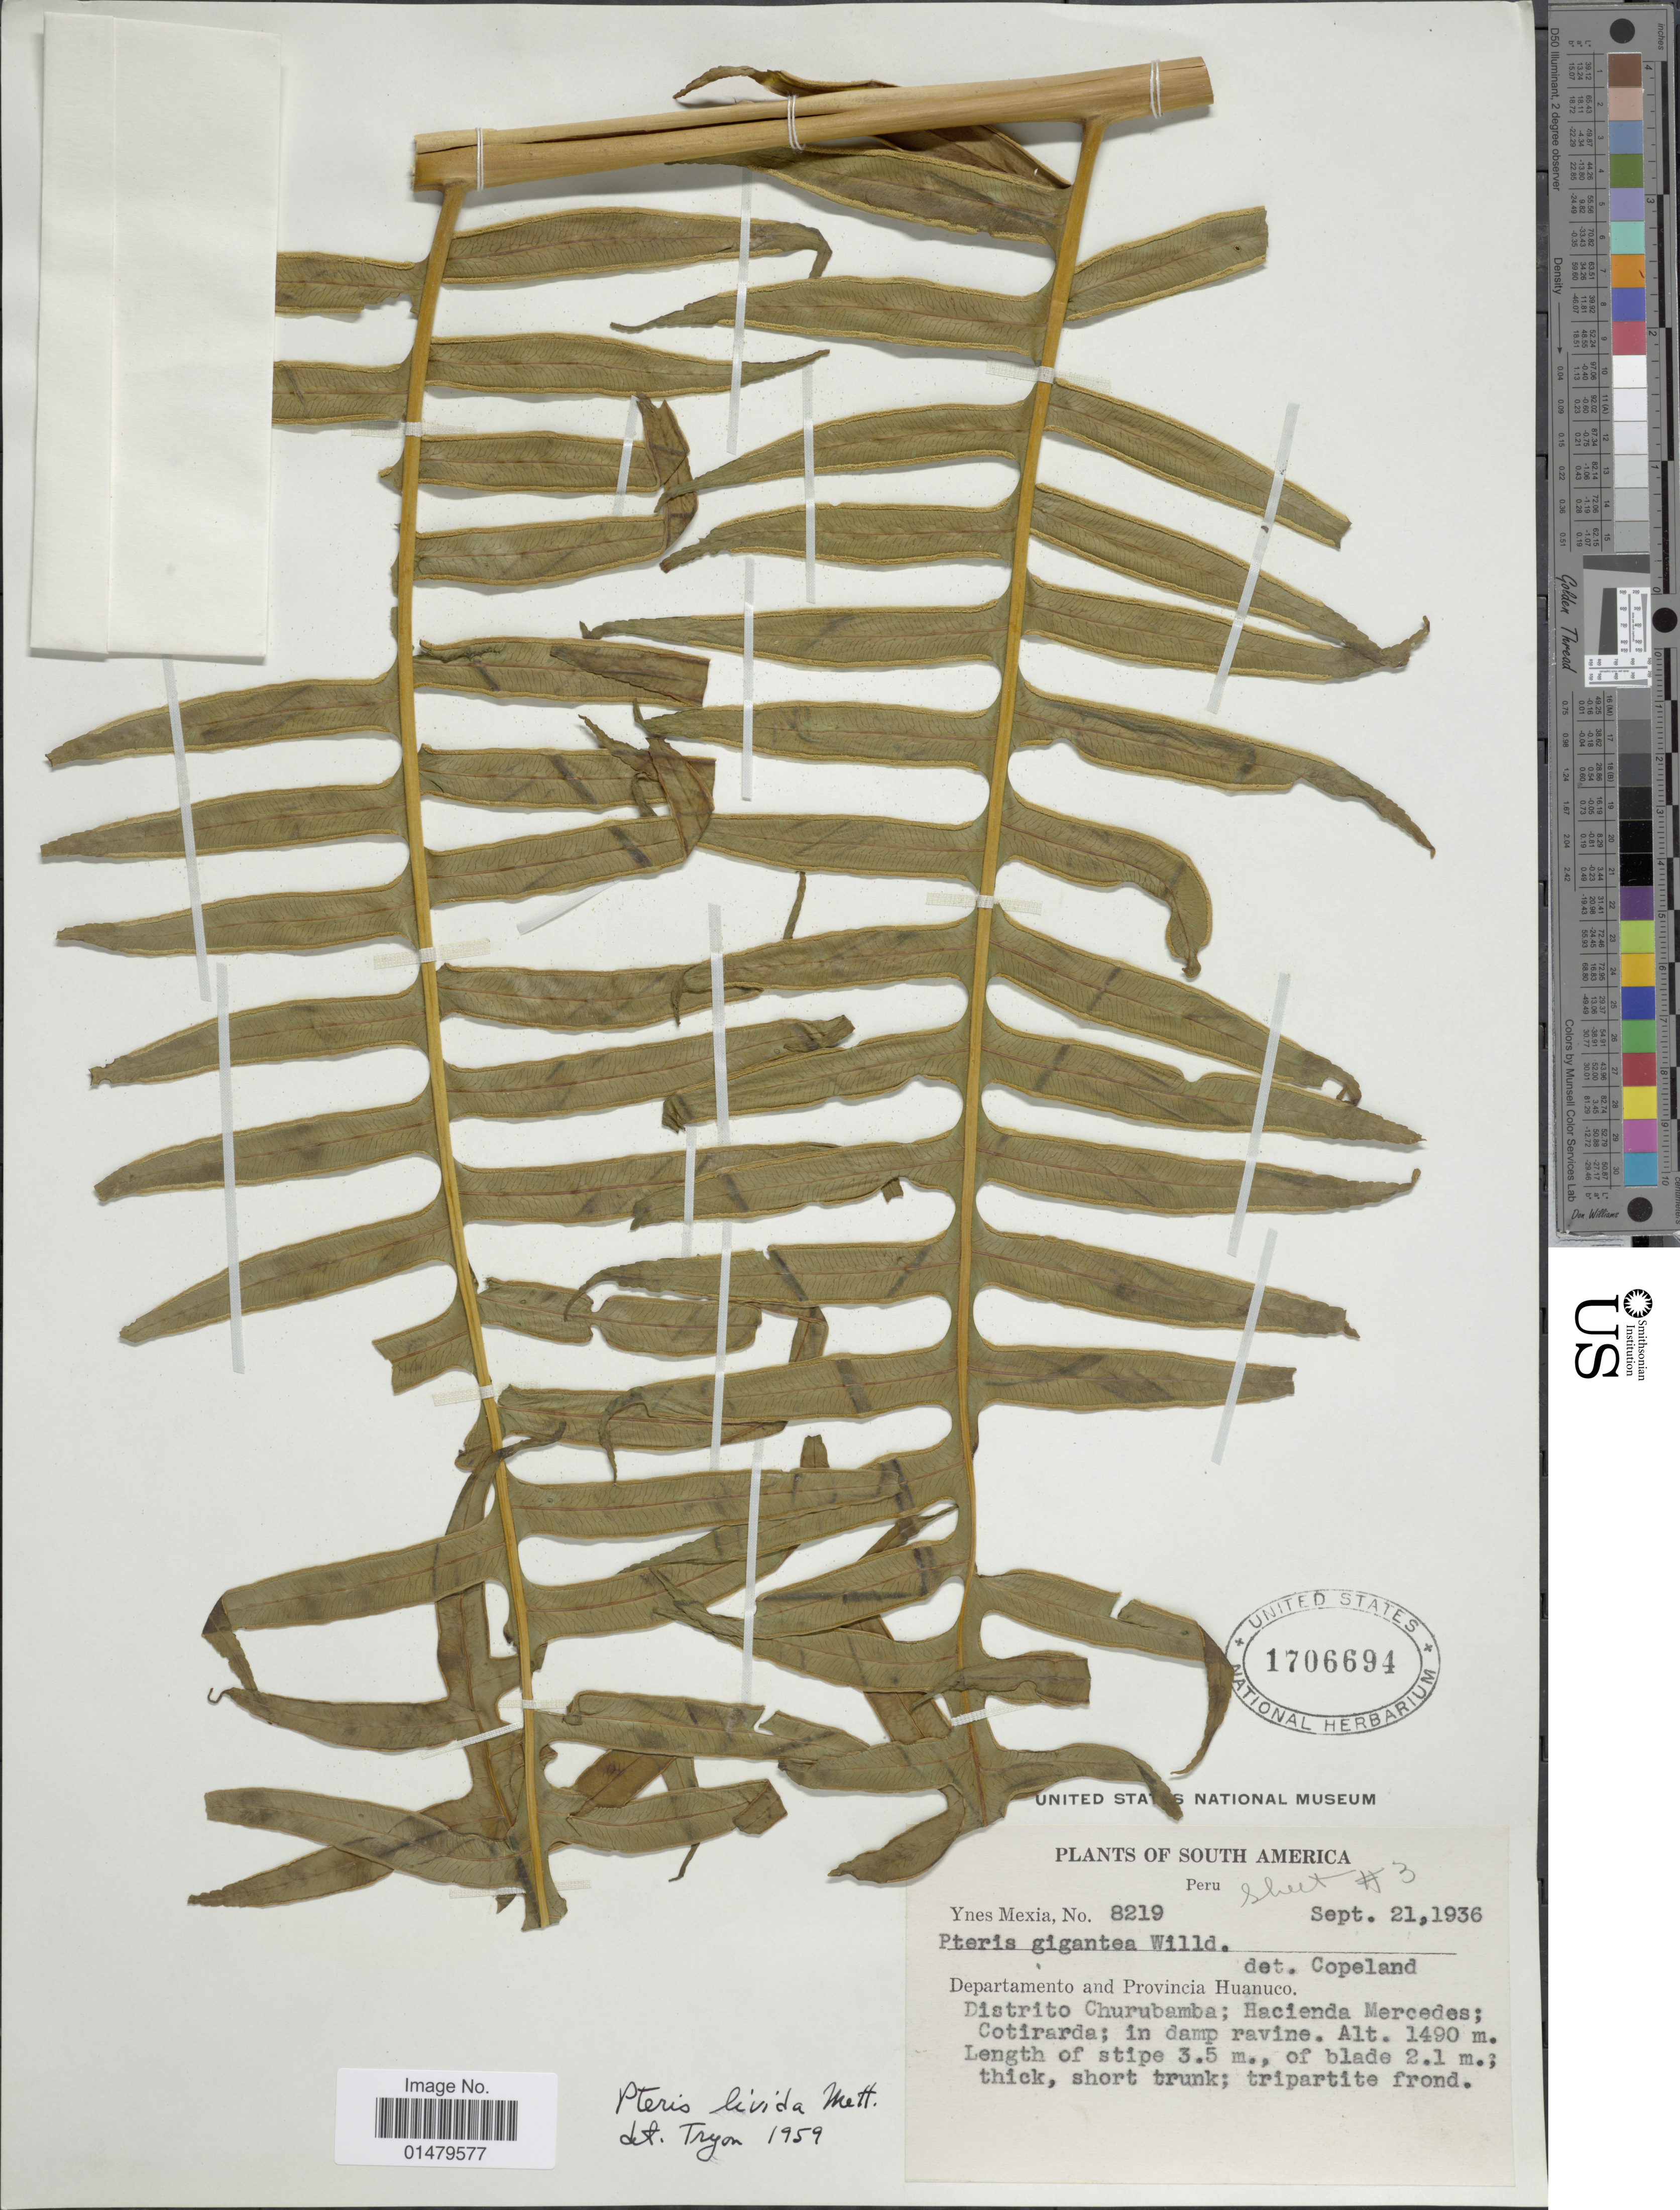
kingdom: Plantae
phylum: Tracheophyta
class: Polypodiopsida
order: Polypodiales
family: Pteridaceae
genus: Pteris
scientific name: Pteris livida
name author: Mett. in Triana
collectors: Y. Mexia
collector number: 8219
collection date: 1936-09-21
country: Peru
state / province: Huánuco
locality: Departamento and Provincia Huanuco. Distrito Churubamba; Hacienda Mercedes; Cotirarda.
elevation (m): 1490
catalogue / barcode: US 1706694